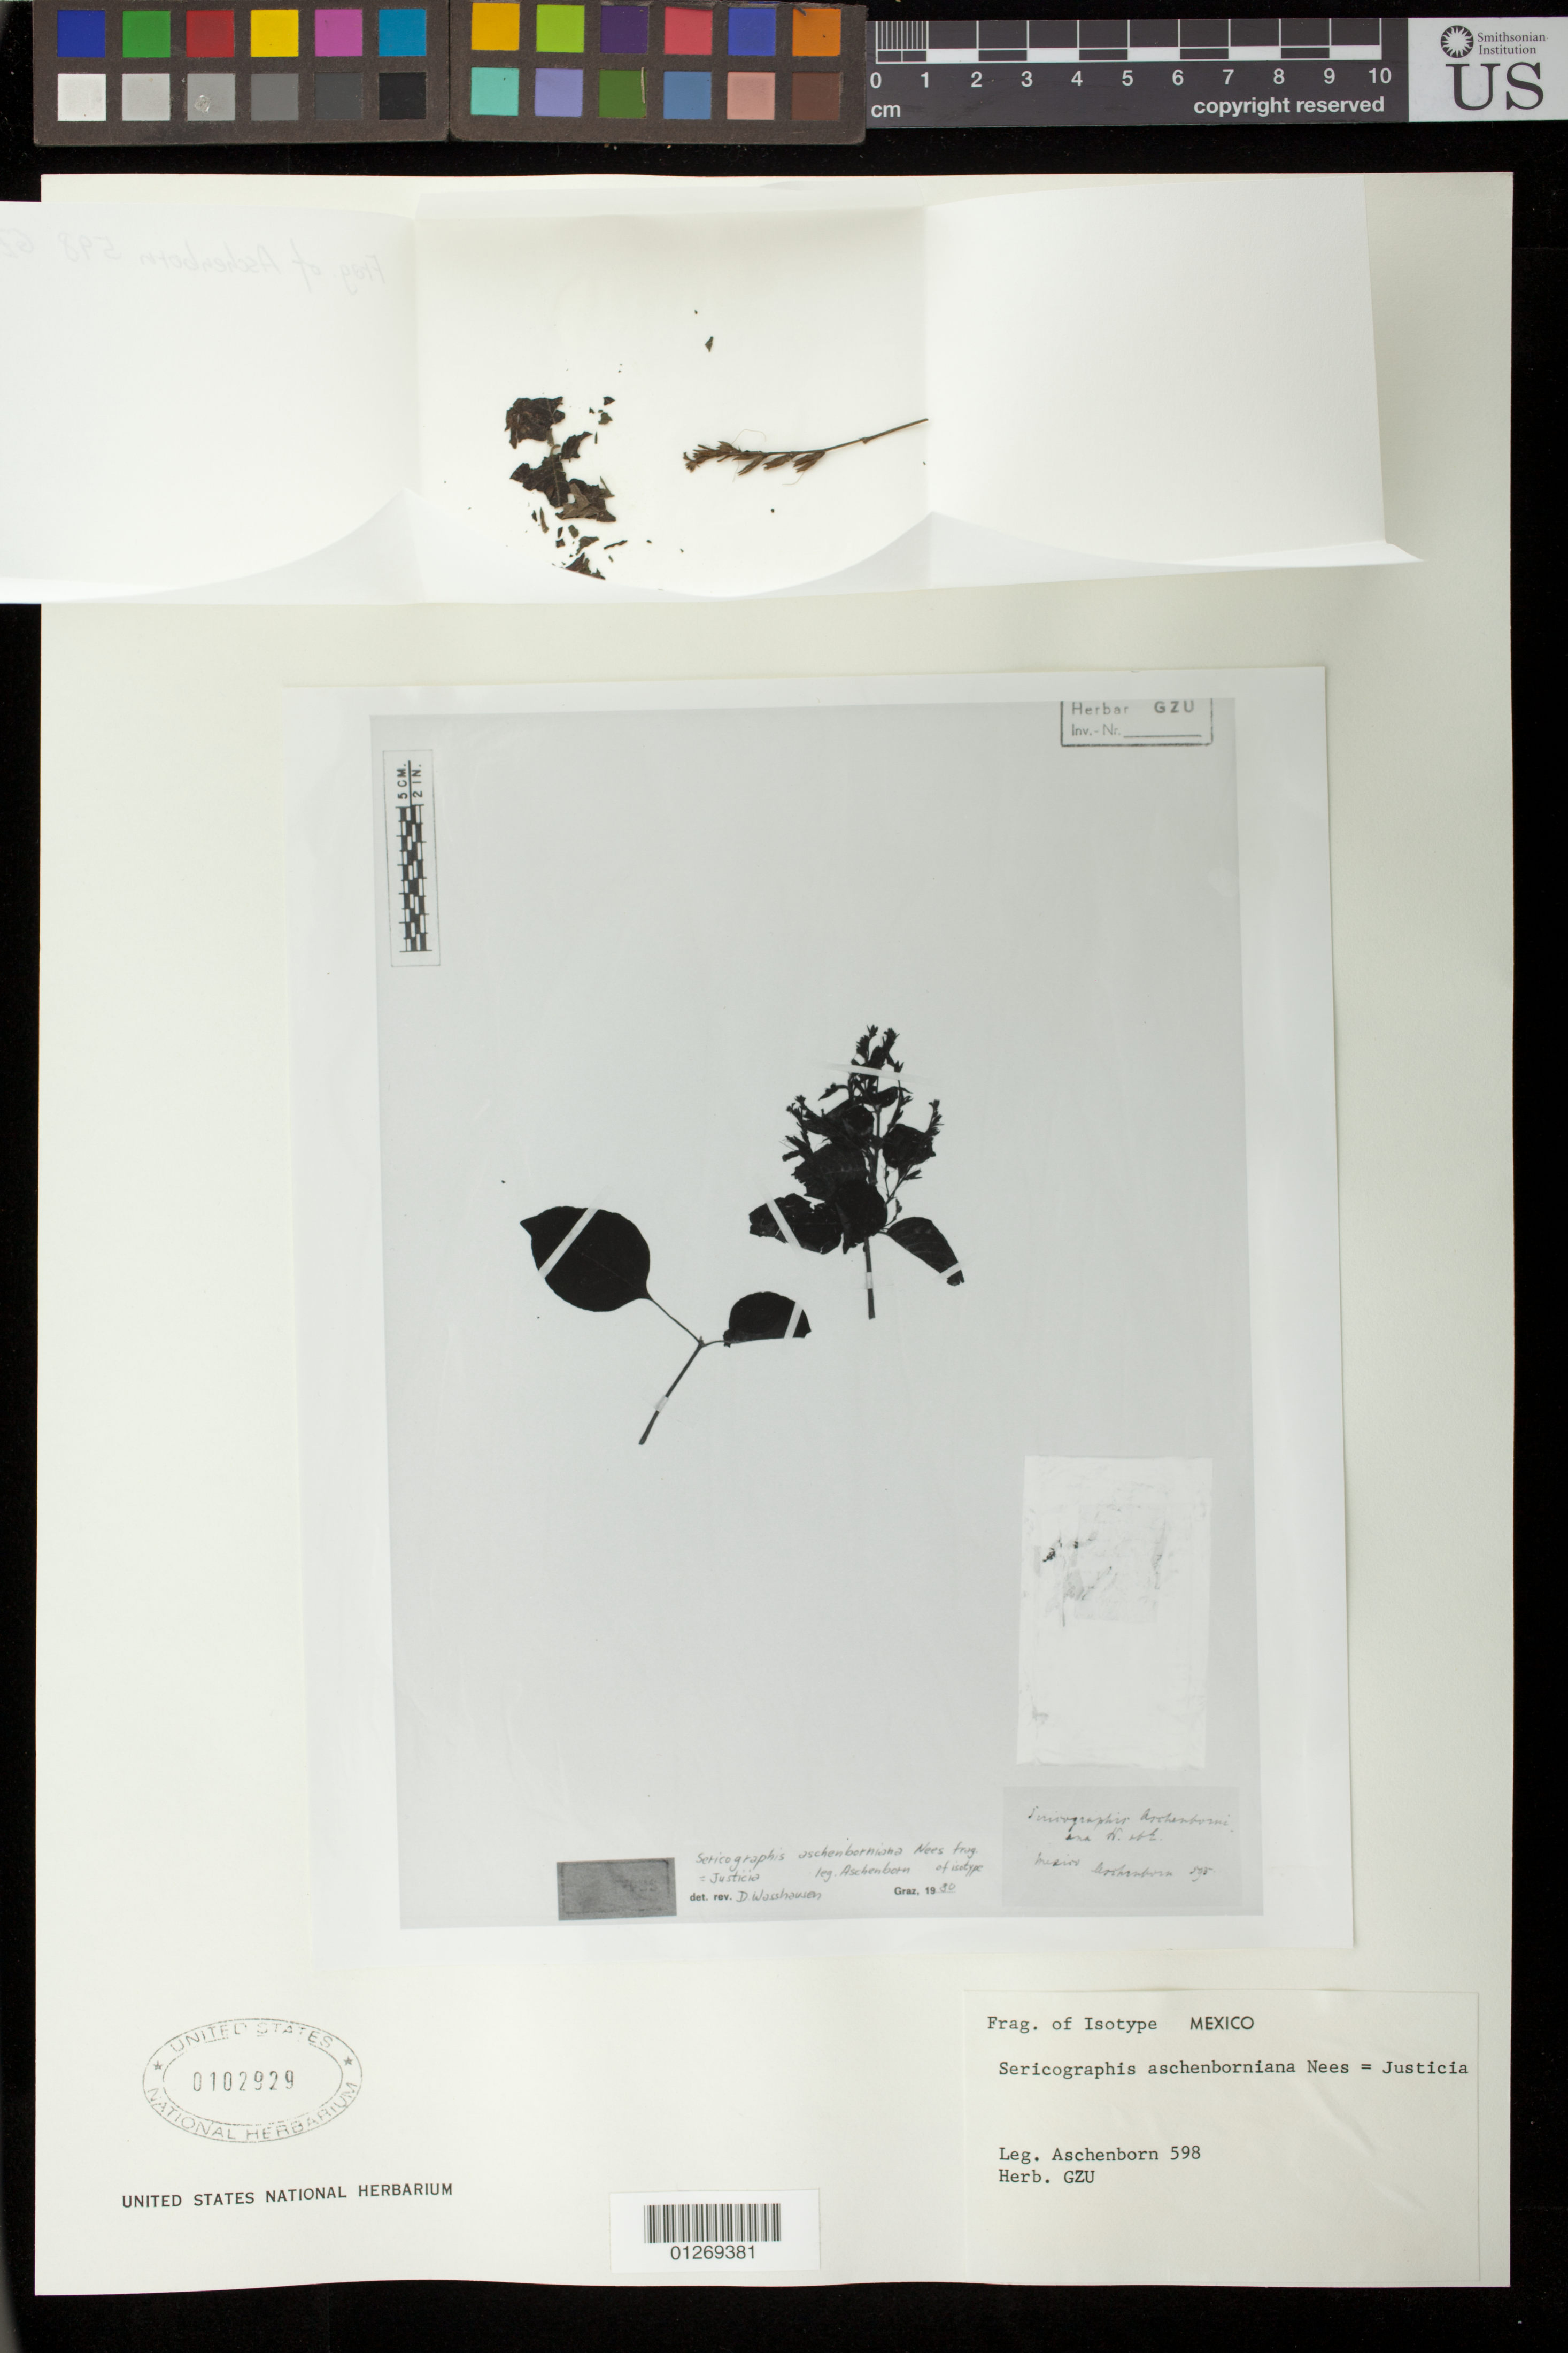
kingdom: Plantae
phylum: Tracheophyta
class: Magnoliopsida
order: Lamiales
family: Acanthaceae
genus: Sericographis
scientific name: Sericographis aschenborniana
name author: Nees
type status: Isotype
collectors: A. Aschenborn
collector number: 598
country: Mexico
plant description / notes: Photograph and fragmentary material of type specimen ex herb. GZU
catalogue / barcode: US 102929